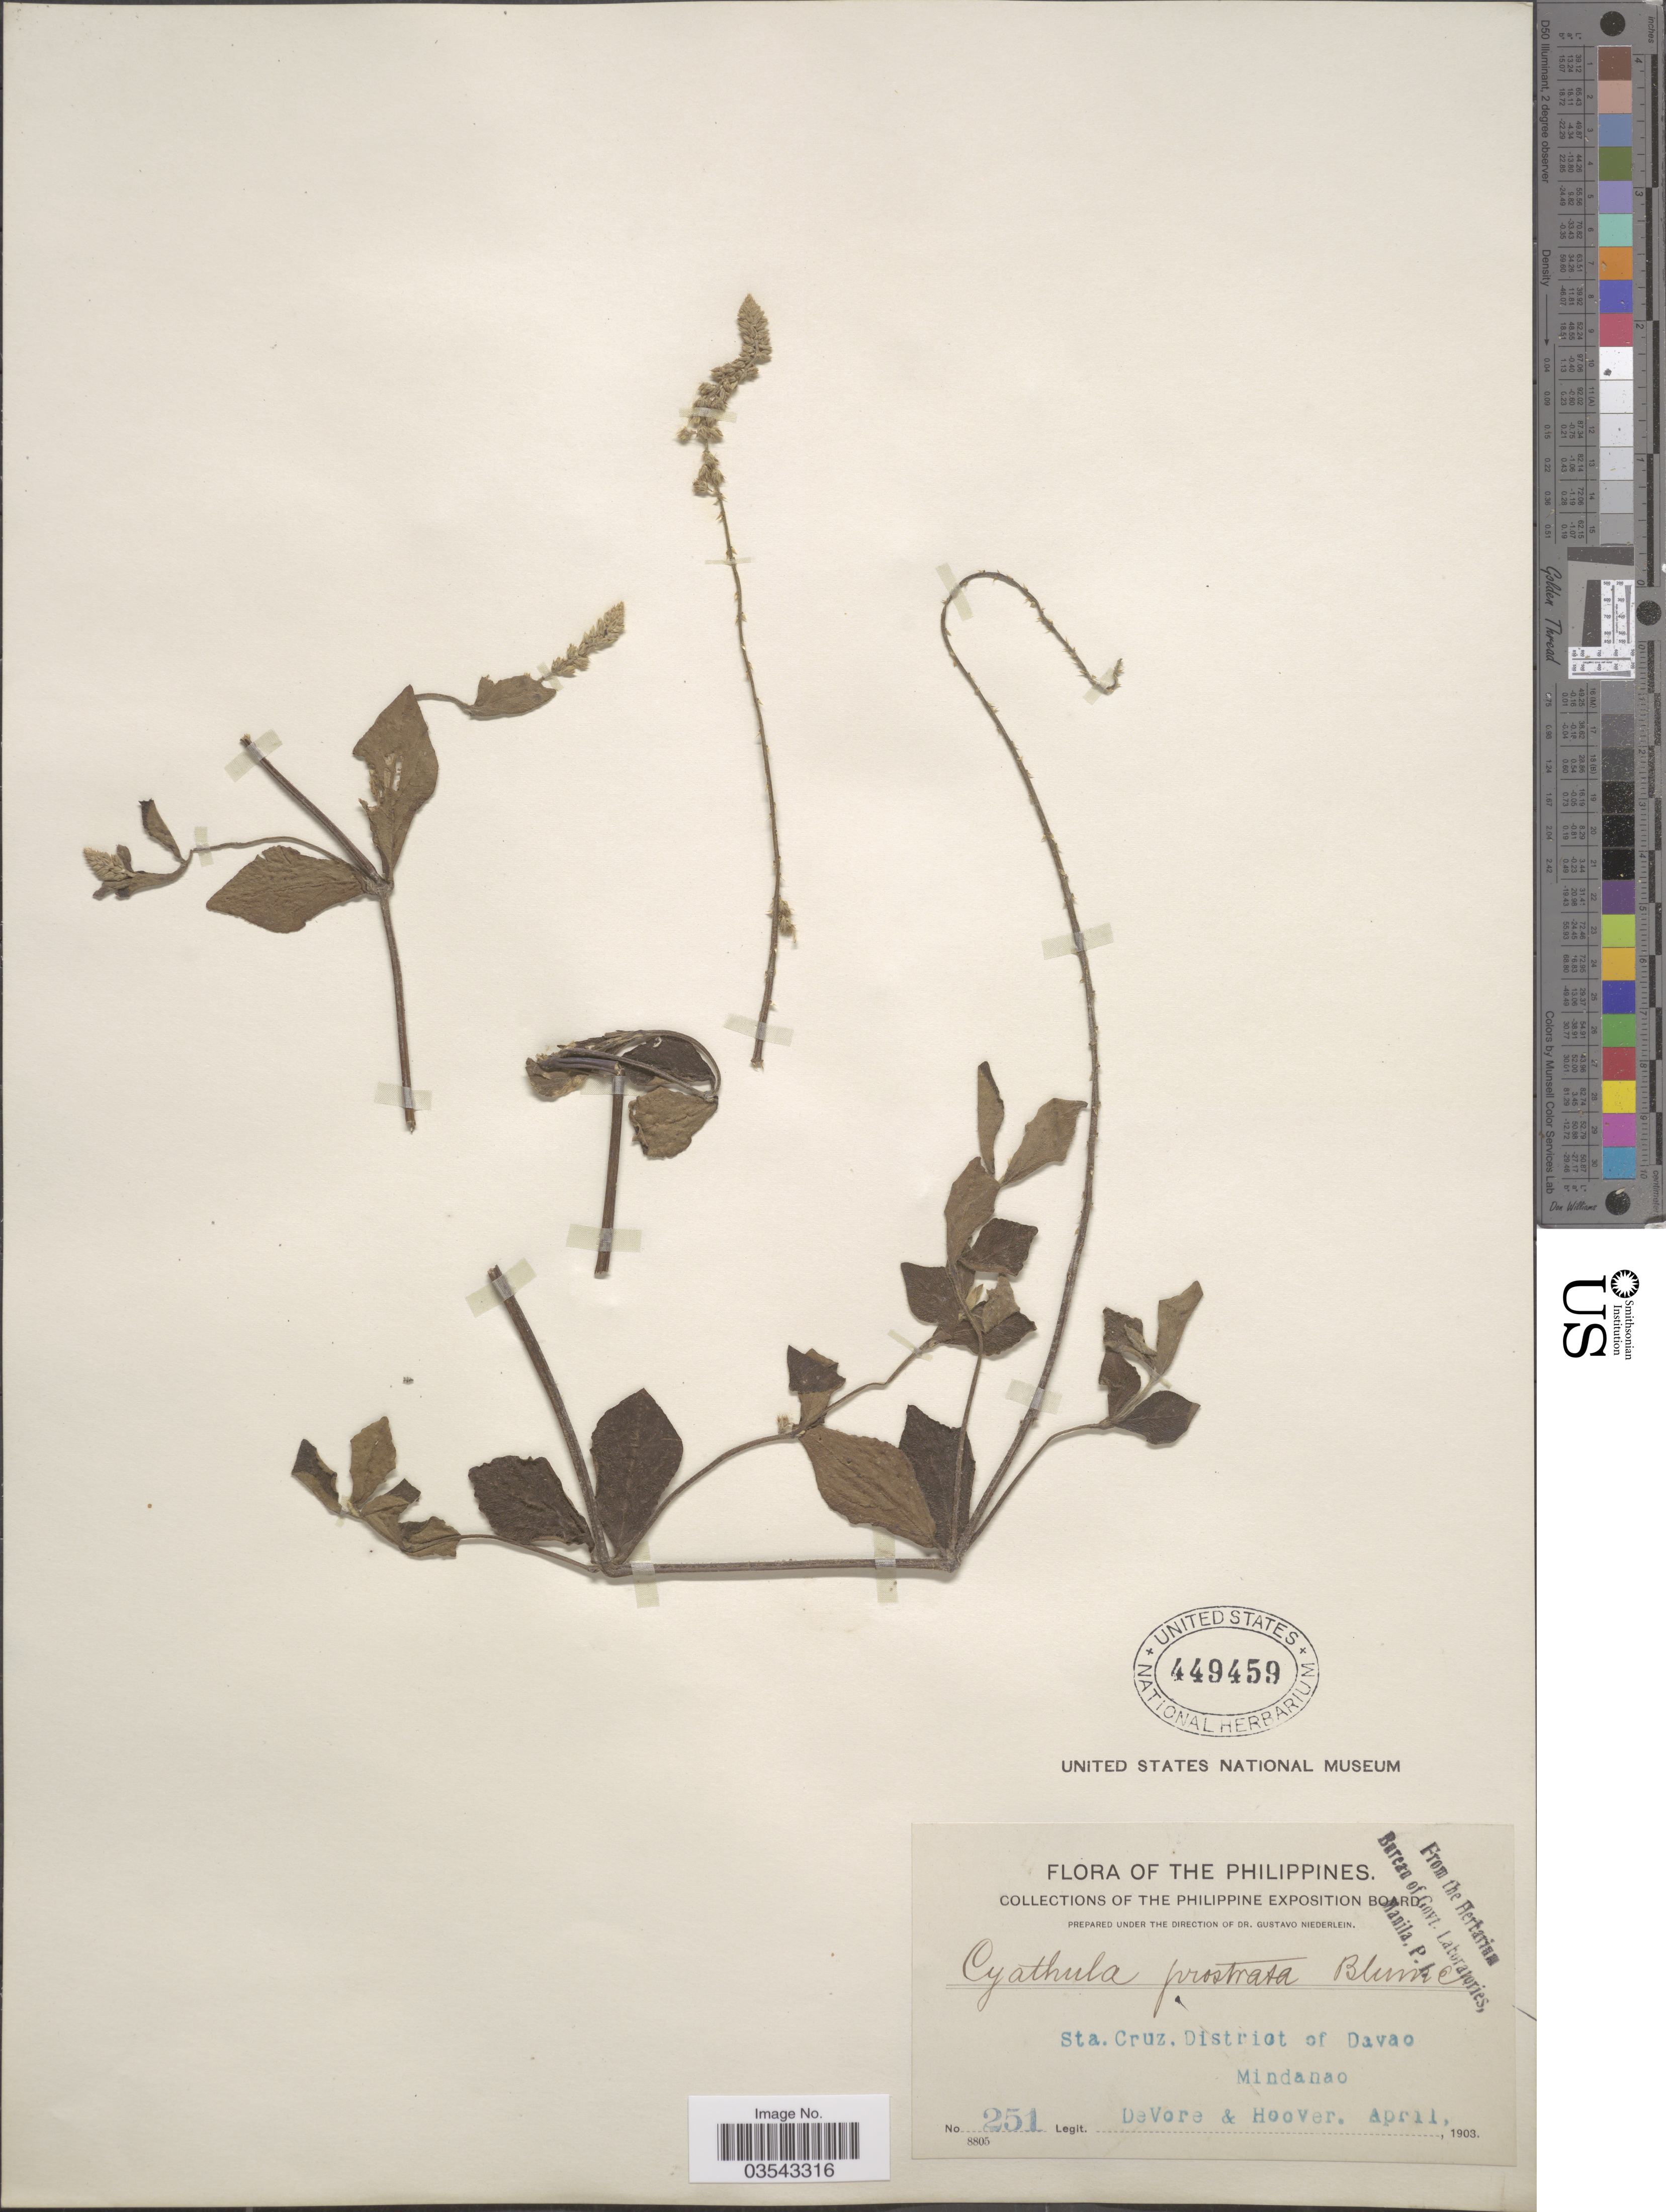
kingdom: Plantae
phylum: Tracheophyta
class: Magnoliopsida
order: Caryophyllales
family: Amaranthaceae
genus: Cyathula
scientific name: Cyathula prostrata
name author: (L.) Blume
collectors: B. F. DeVore & -- Hoover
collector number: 251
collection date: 1903-04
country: Philippines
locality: Sta. Cruz. District of Davao. Mindanao.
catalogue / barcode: US 449459